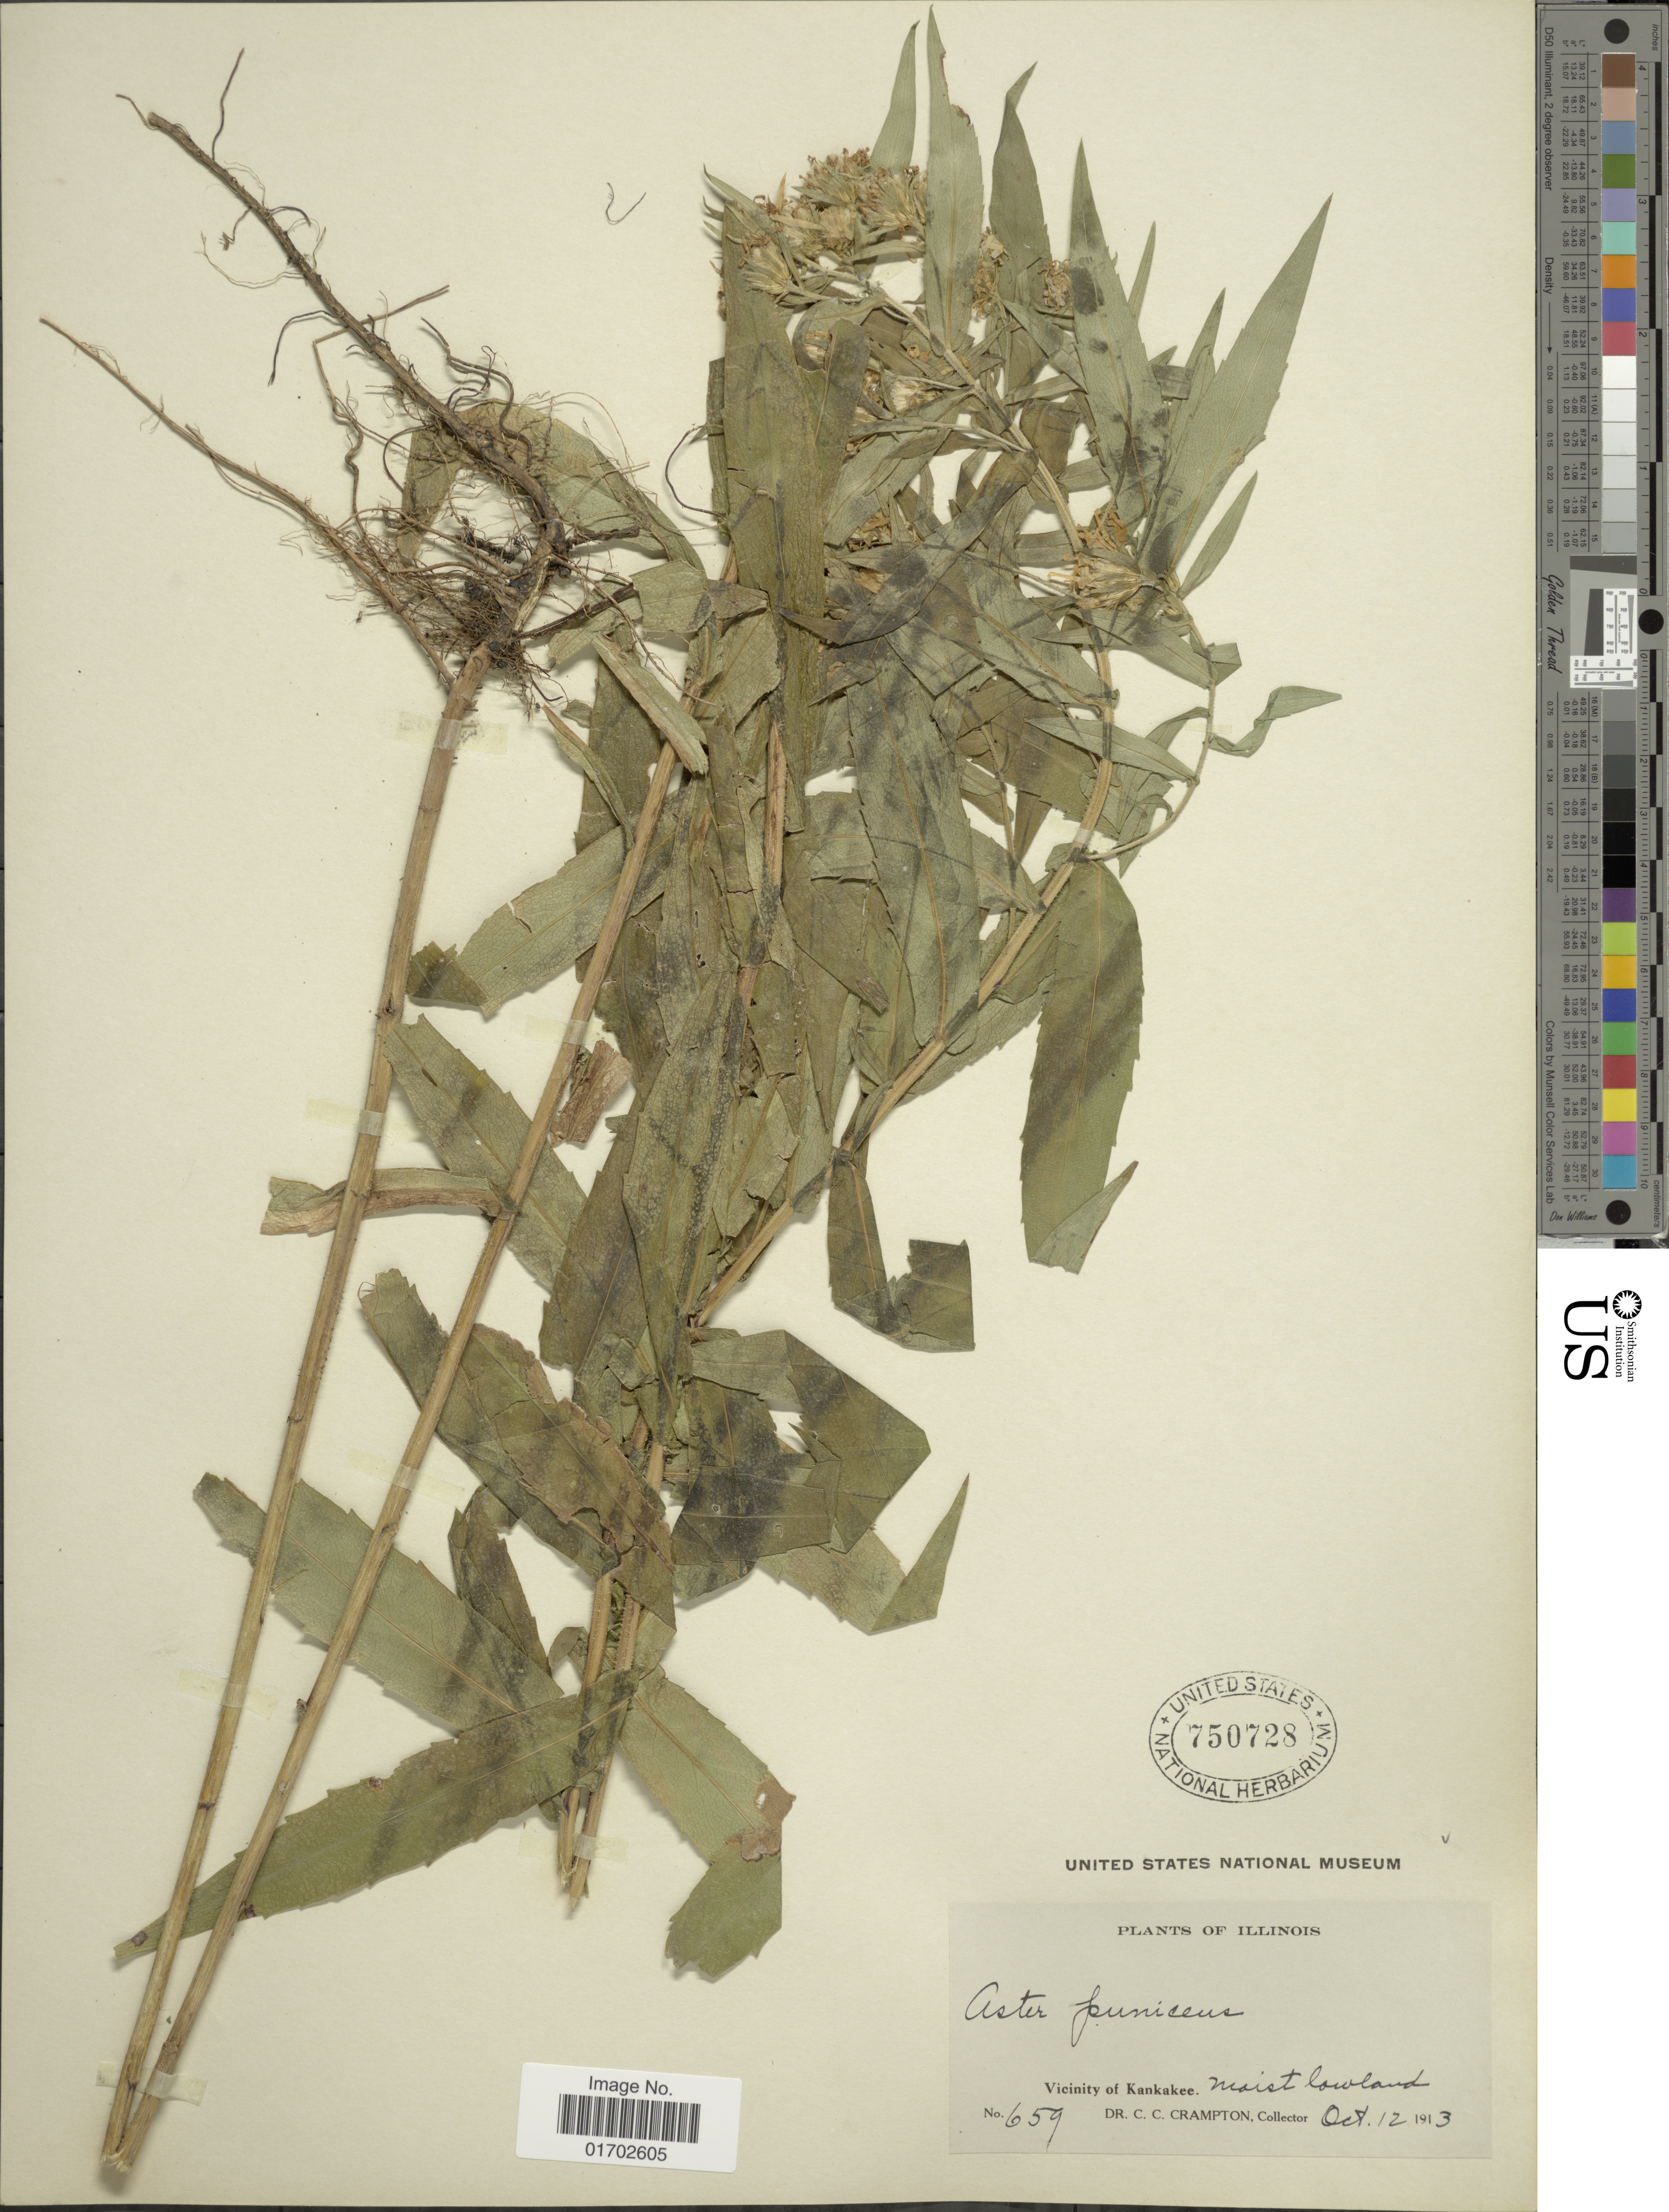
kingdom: Plantae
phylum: Tracheophyta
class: Magnoliopsida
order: Asterales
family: Asteraceae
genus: Symphyotrichum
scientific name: Symphyotrichum puniceum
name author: (L.) Á. Löve & D. Löve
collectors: C. Crampton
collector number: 659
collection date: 1912-10-12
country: United States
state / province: Illinois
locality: Vicinity of Kankakee. Moist lowland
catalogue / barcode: US 750728